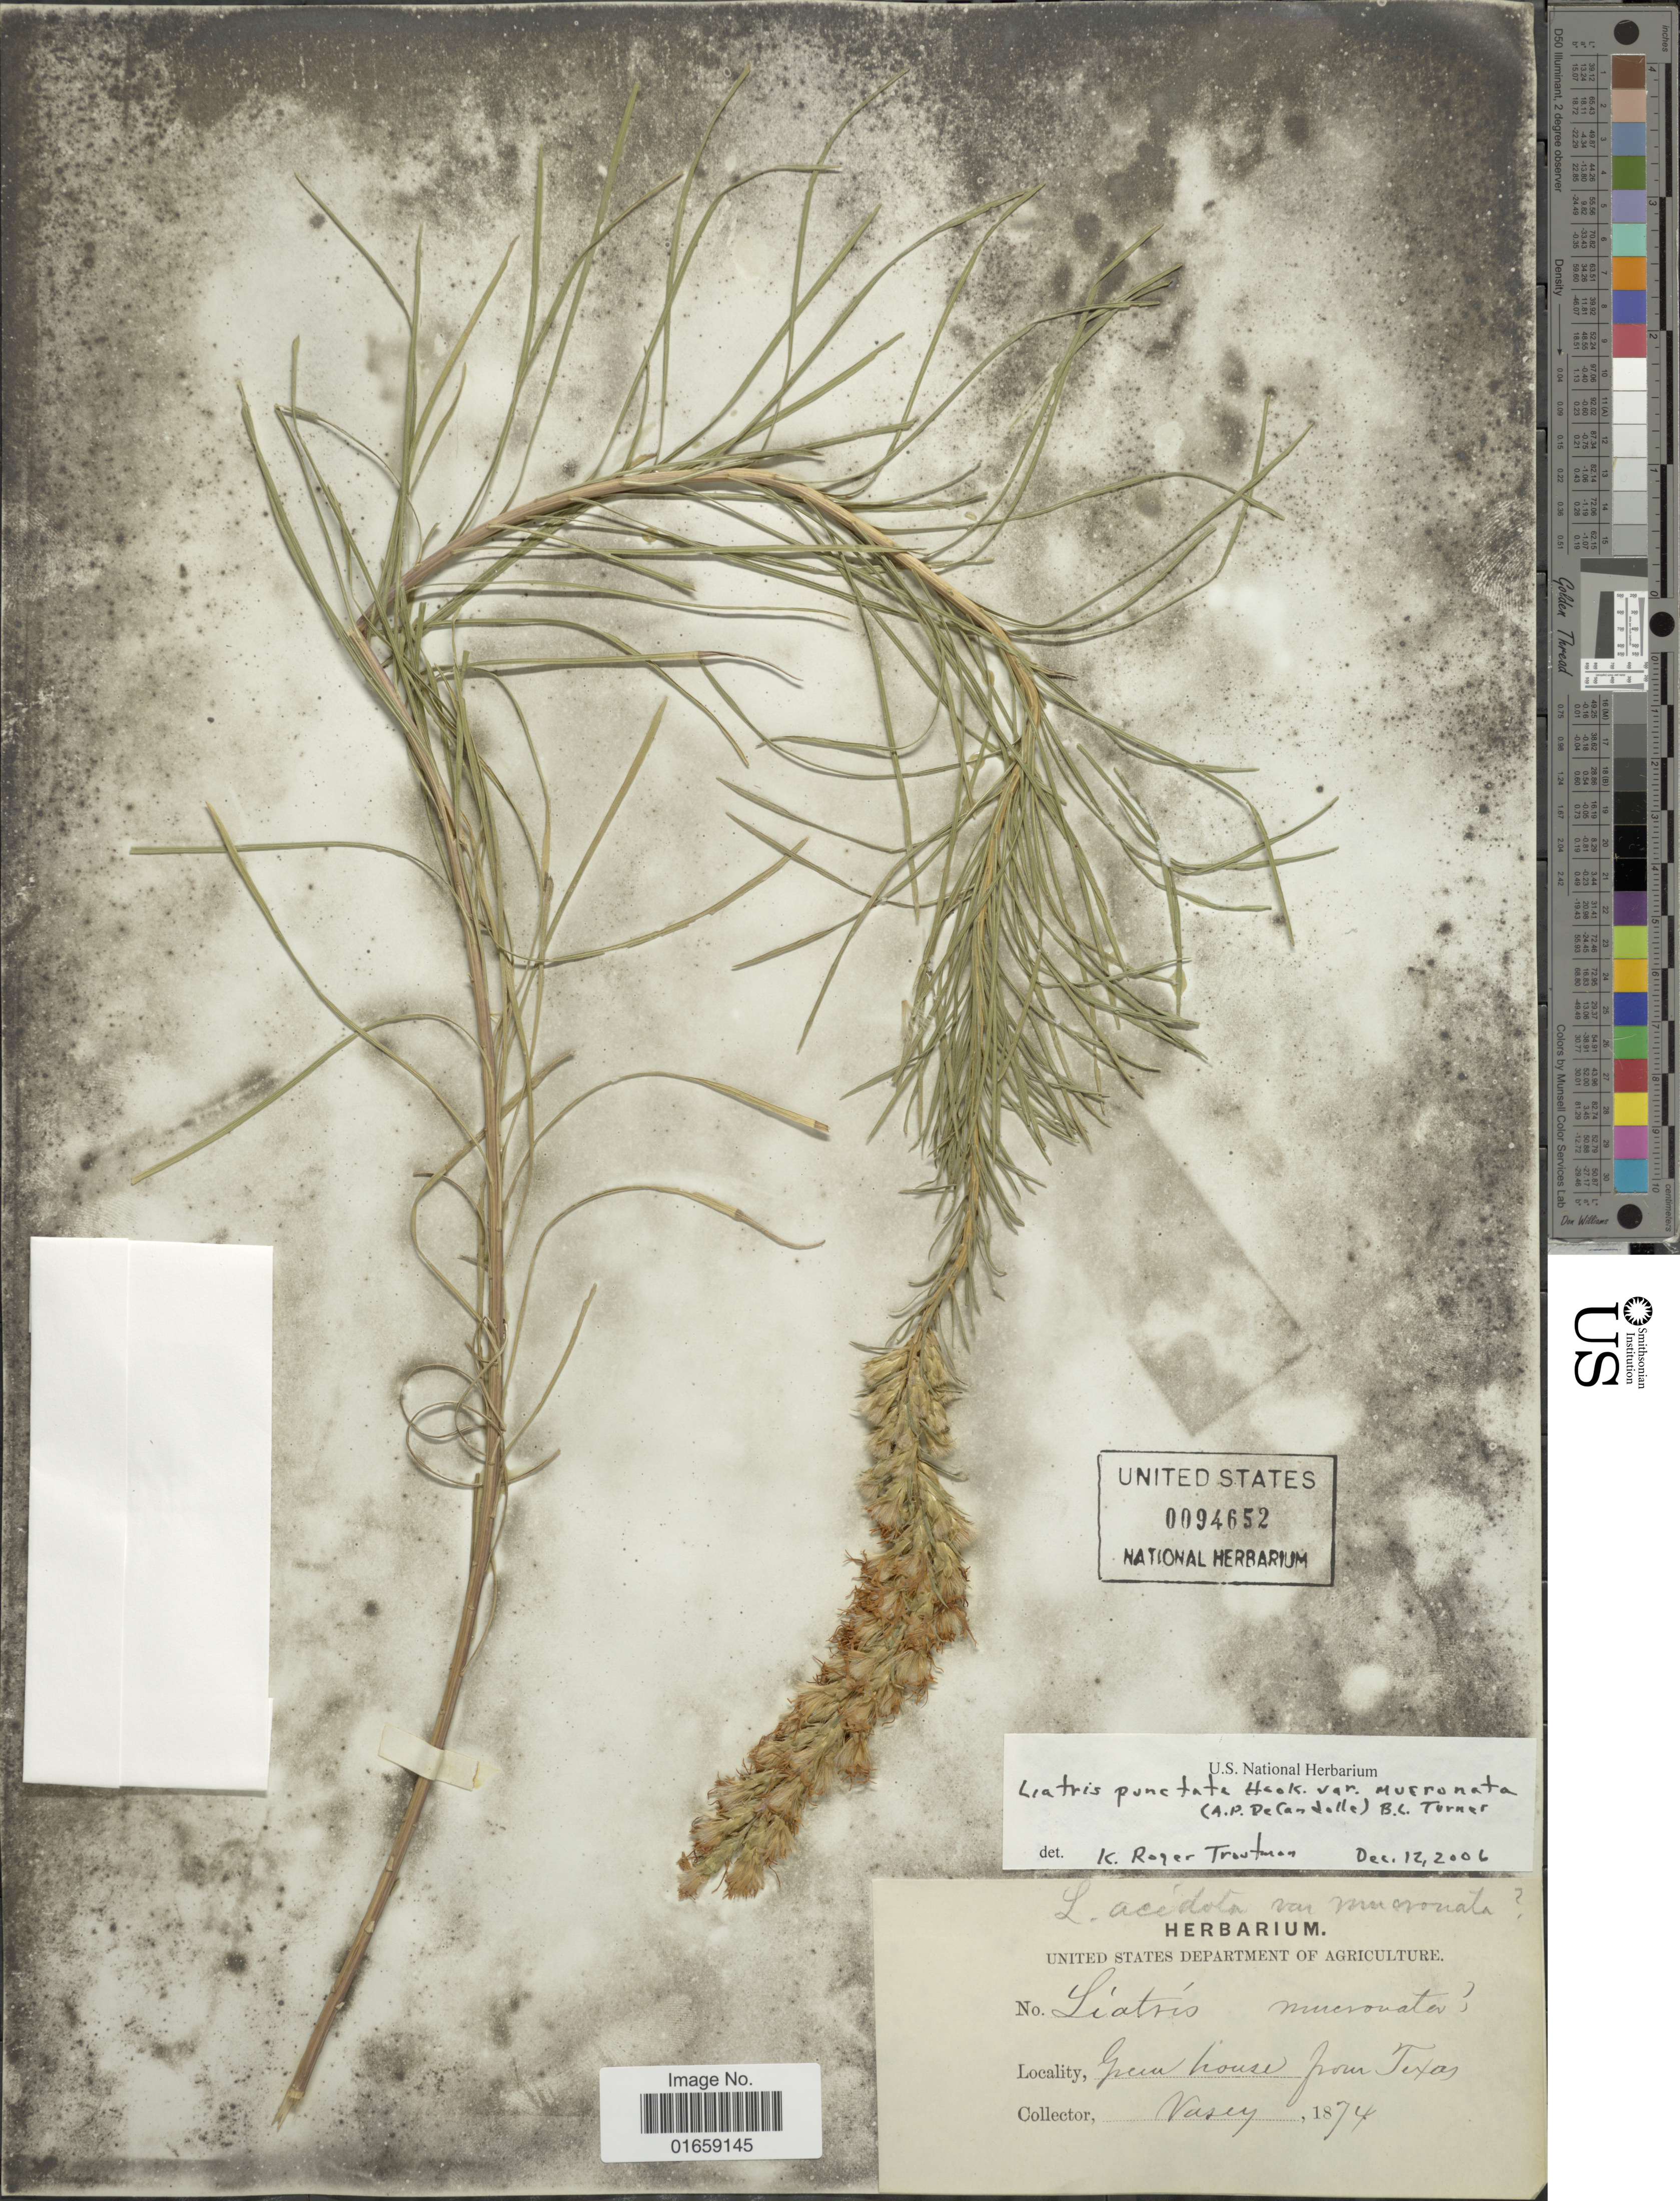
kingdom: Plantae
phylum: Tracheophyta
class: Magnoliopsida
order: Asterales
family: Asteraceae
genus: Liatris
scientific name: Liatris punctata var. mucronata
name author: (DC.) B.L. Turner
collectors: Vasey, --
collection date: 1874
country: United States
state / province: Texas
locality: Green house from Texas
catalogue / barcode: US 94652